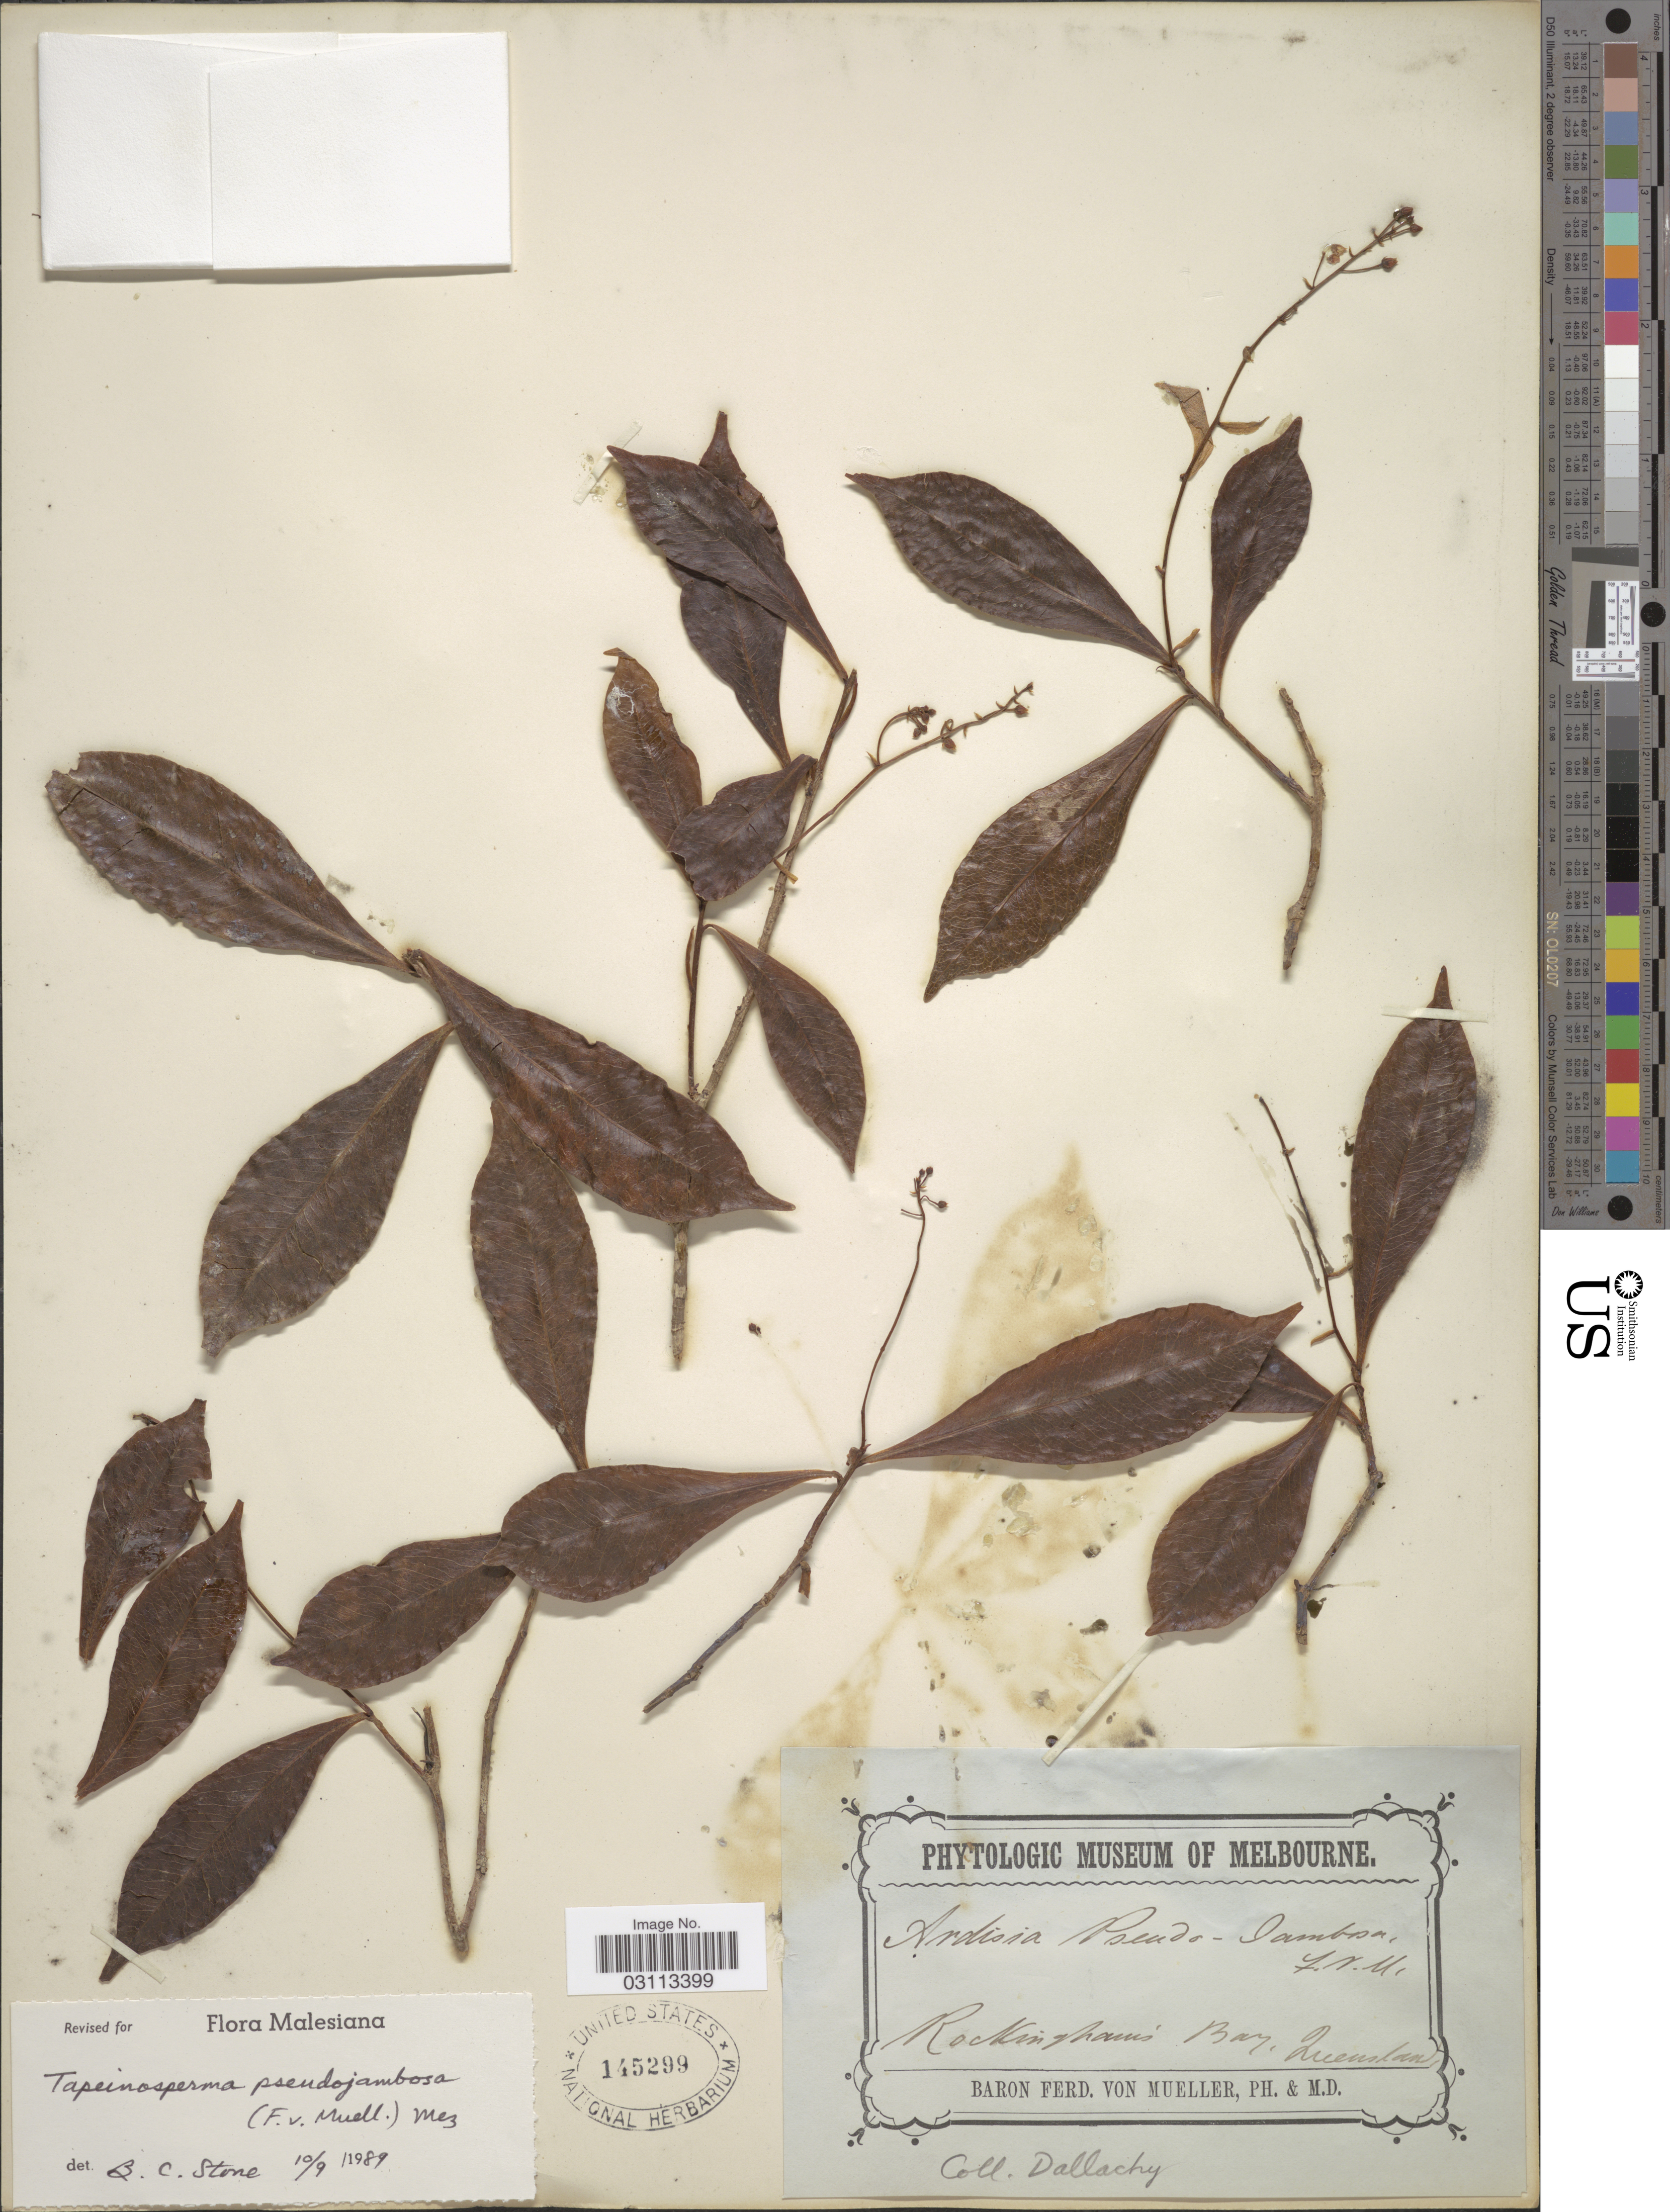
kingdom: Plantae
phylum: Tracheophyta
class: Magnoliopsida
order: Ericales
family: Primulaceae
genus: Tapeinosperma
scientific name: Tapeinosperma pseudojambosa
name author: (F. Muell.) Mez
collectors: Dallachy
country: Australia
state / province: Queensland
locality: Rockingham's Bay.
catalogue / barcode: US 145299